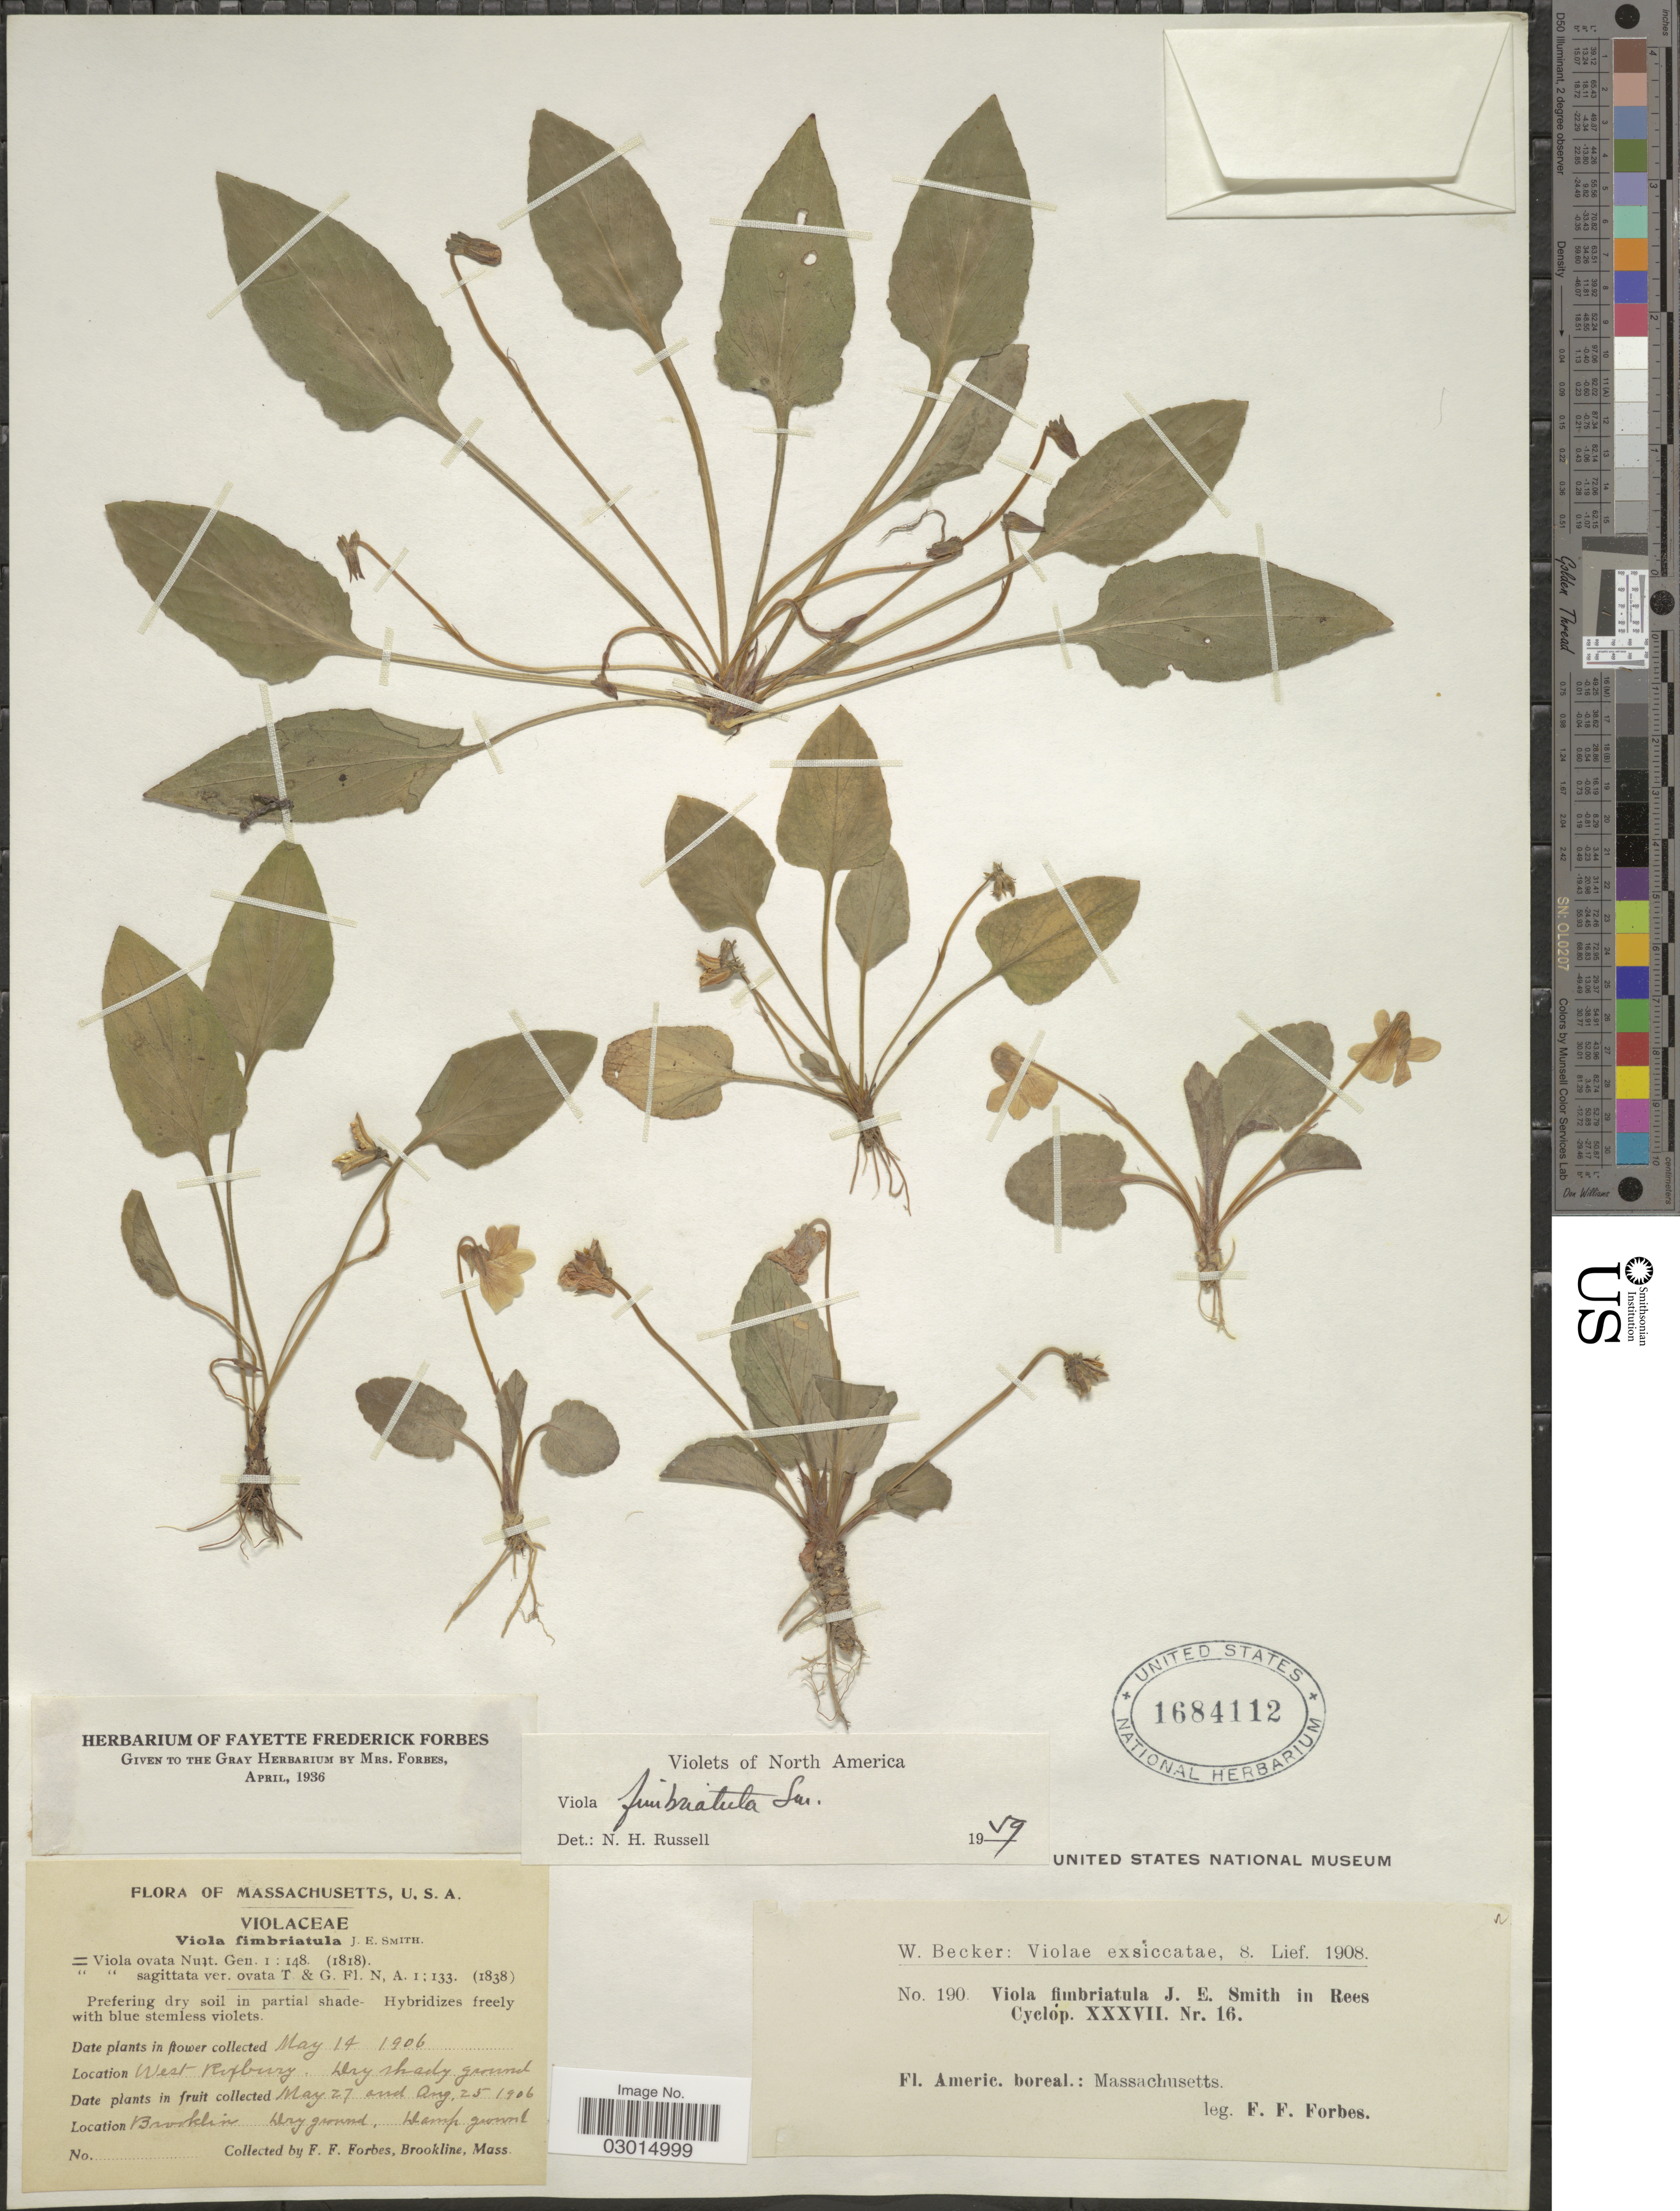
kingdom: Plantae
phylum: Tracheophyta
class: Magnoliopsida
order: Malpighiales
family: Violaceae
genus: Viola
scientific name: Viola fimbriatula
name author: Small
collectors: F. Forbes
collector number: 190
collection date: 1906-05-14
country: United States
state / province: Massachusetts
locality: West Rexbury.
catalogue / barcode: US 1684112